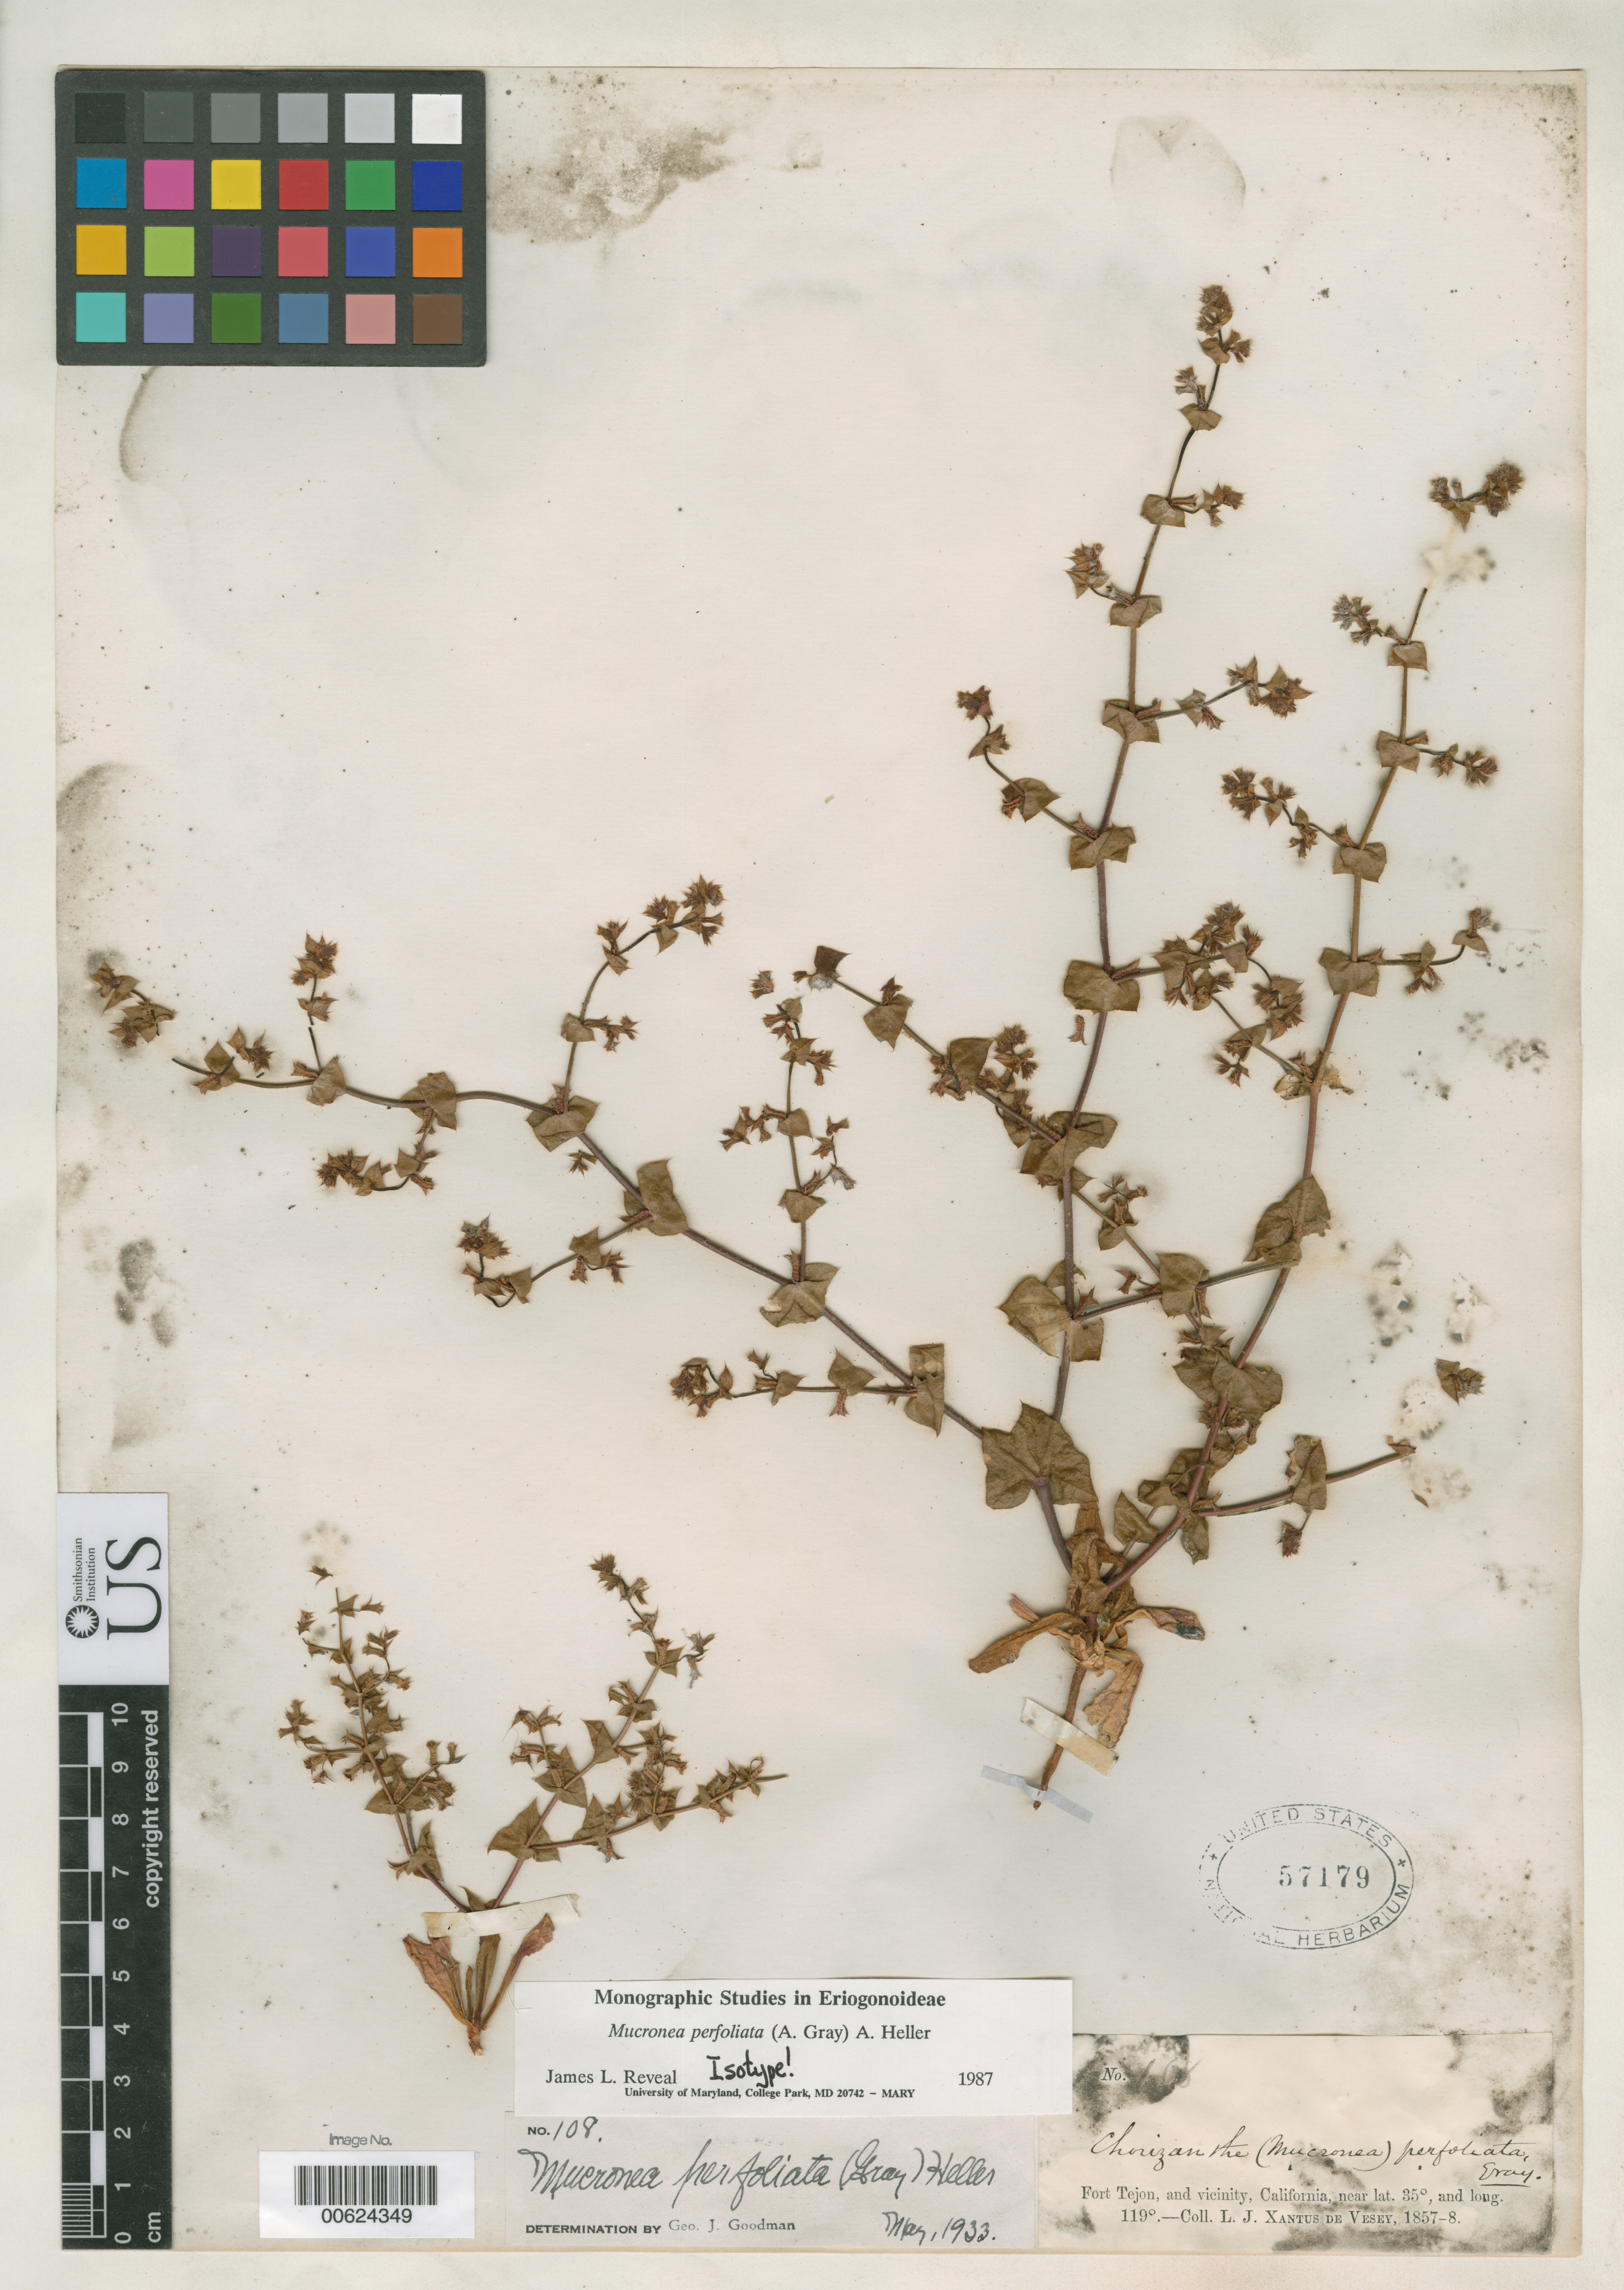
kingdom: Plantae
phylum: Tracheophyta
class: Magnoliopsida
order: Caryophyllales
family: Polygonaceae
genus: Chorizanthe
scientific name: Chorizanthe perfoliata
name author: A. Gray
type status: Isotype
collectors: L. Xantus de Vesey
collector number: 108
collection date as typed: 1857 to -- --- 1858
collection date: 1857/1858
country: United States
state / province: California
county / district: Kern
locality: Fort Tejon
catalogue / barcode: US 57179